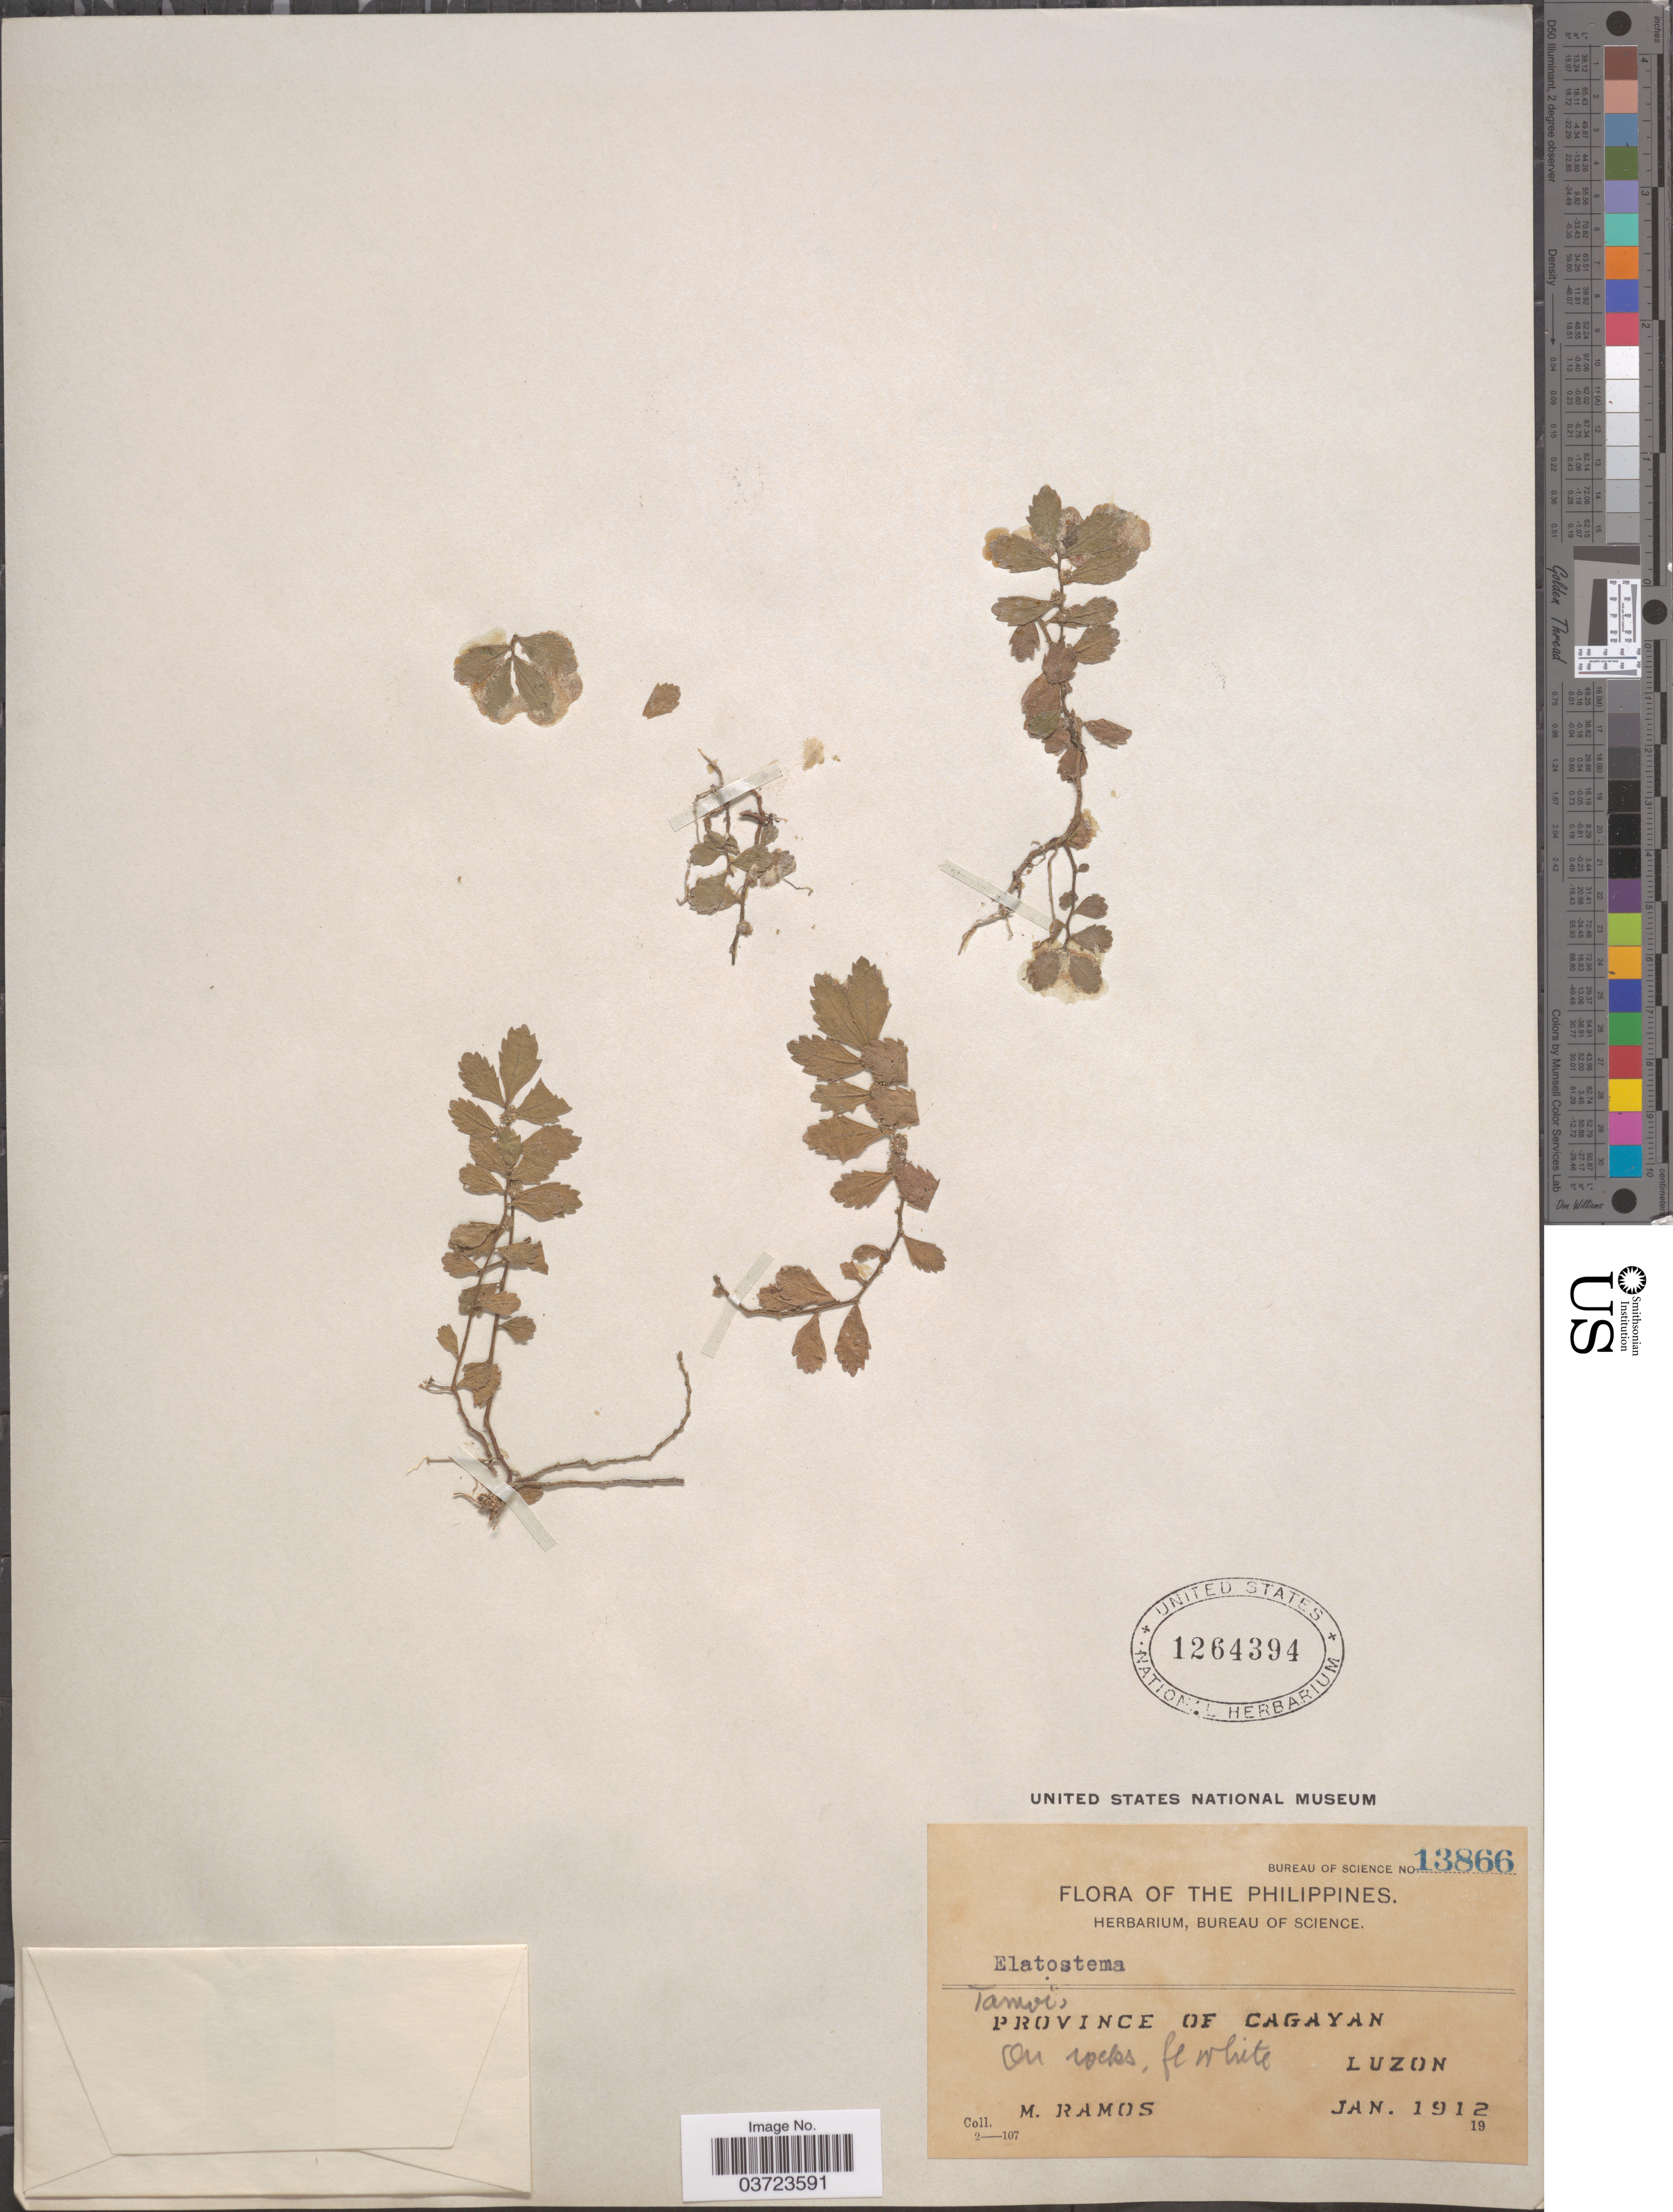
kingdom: Plantae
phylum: Tracheophyta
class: Magnoliopsida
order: Rosales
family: Urticaceae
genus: Elatostema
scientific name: Elatostema sp.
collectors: M. Ramos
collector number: Bureau of Science 13866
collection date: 1912-01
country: Philippines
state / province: Cagayan Valley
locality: Tamvi, Province of Cagayan. Luzon.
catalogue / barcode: US 1264394